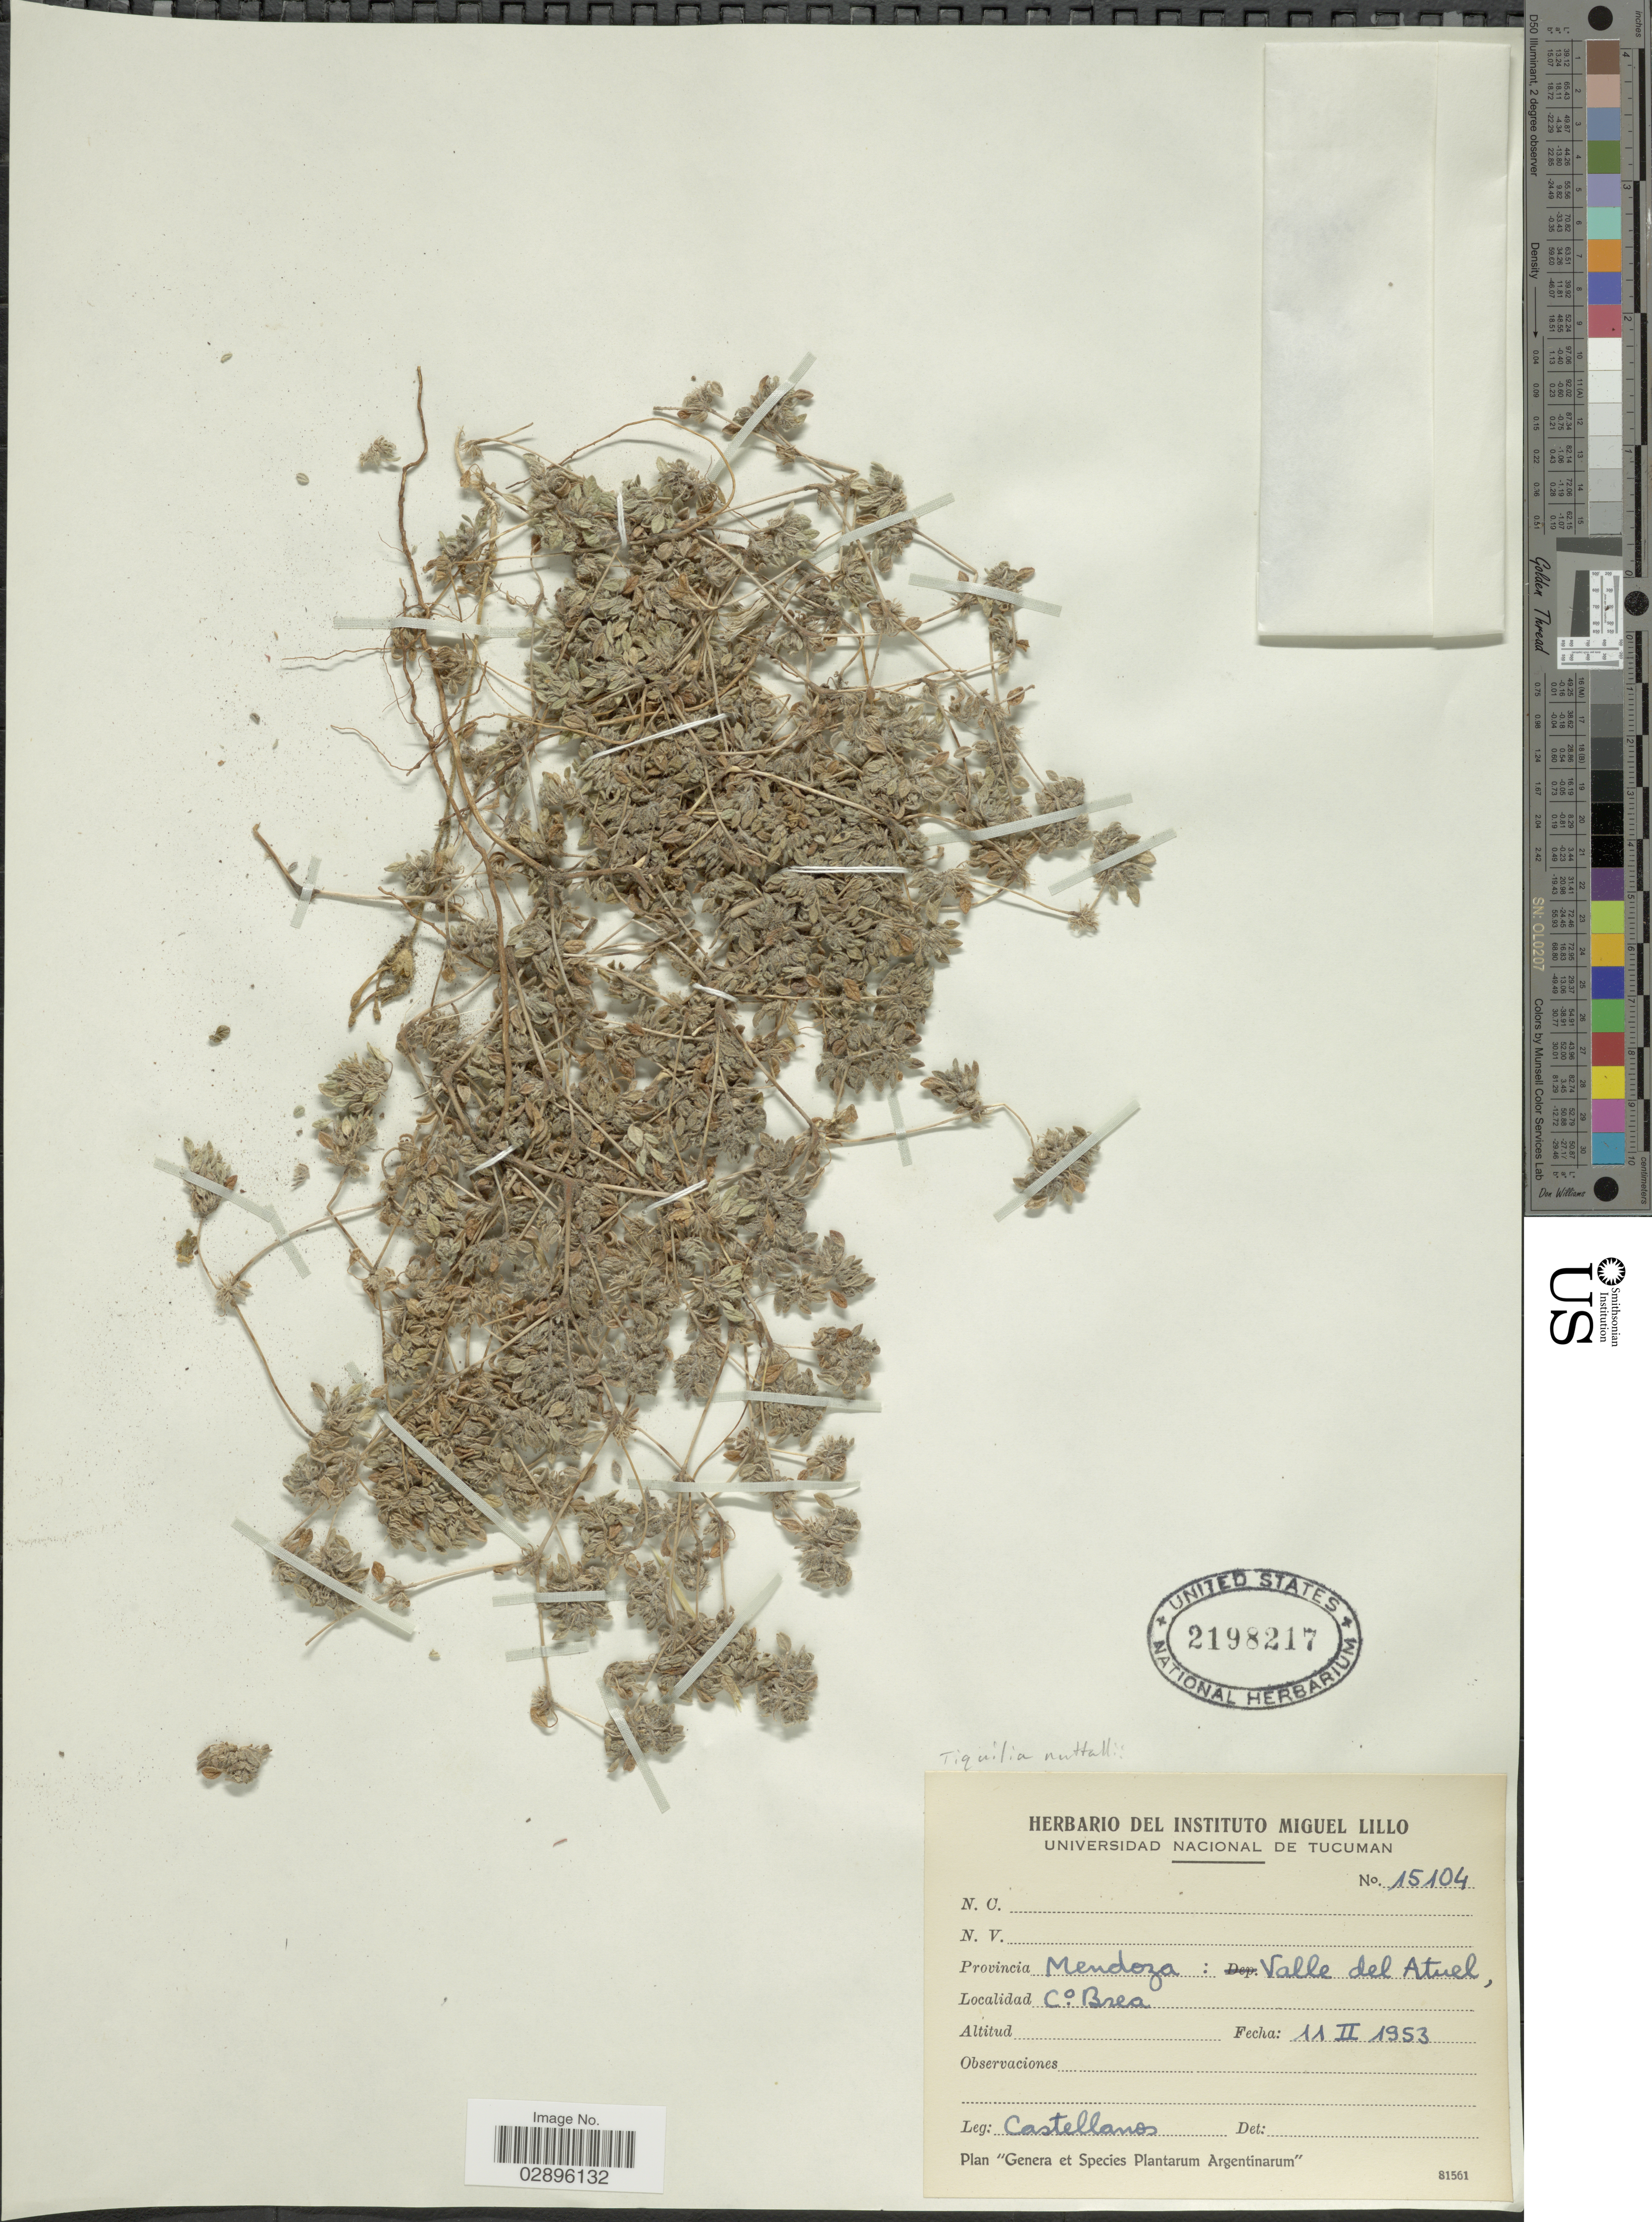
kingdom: Plantae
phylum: Tracheophyta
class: Magnoliopsida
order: Boraginales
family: Ehretiaceae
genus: Tiquilia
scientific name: Tiquilia sp.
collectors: -- Castellanos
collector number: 15104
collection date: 1953-02-11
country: Argentina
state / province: Mendoza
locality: Valle del Atuel, Co. Brea.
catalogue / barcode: US 2198217